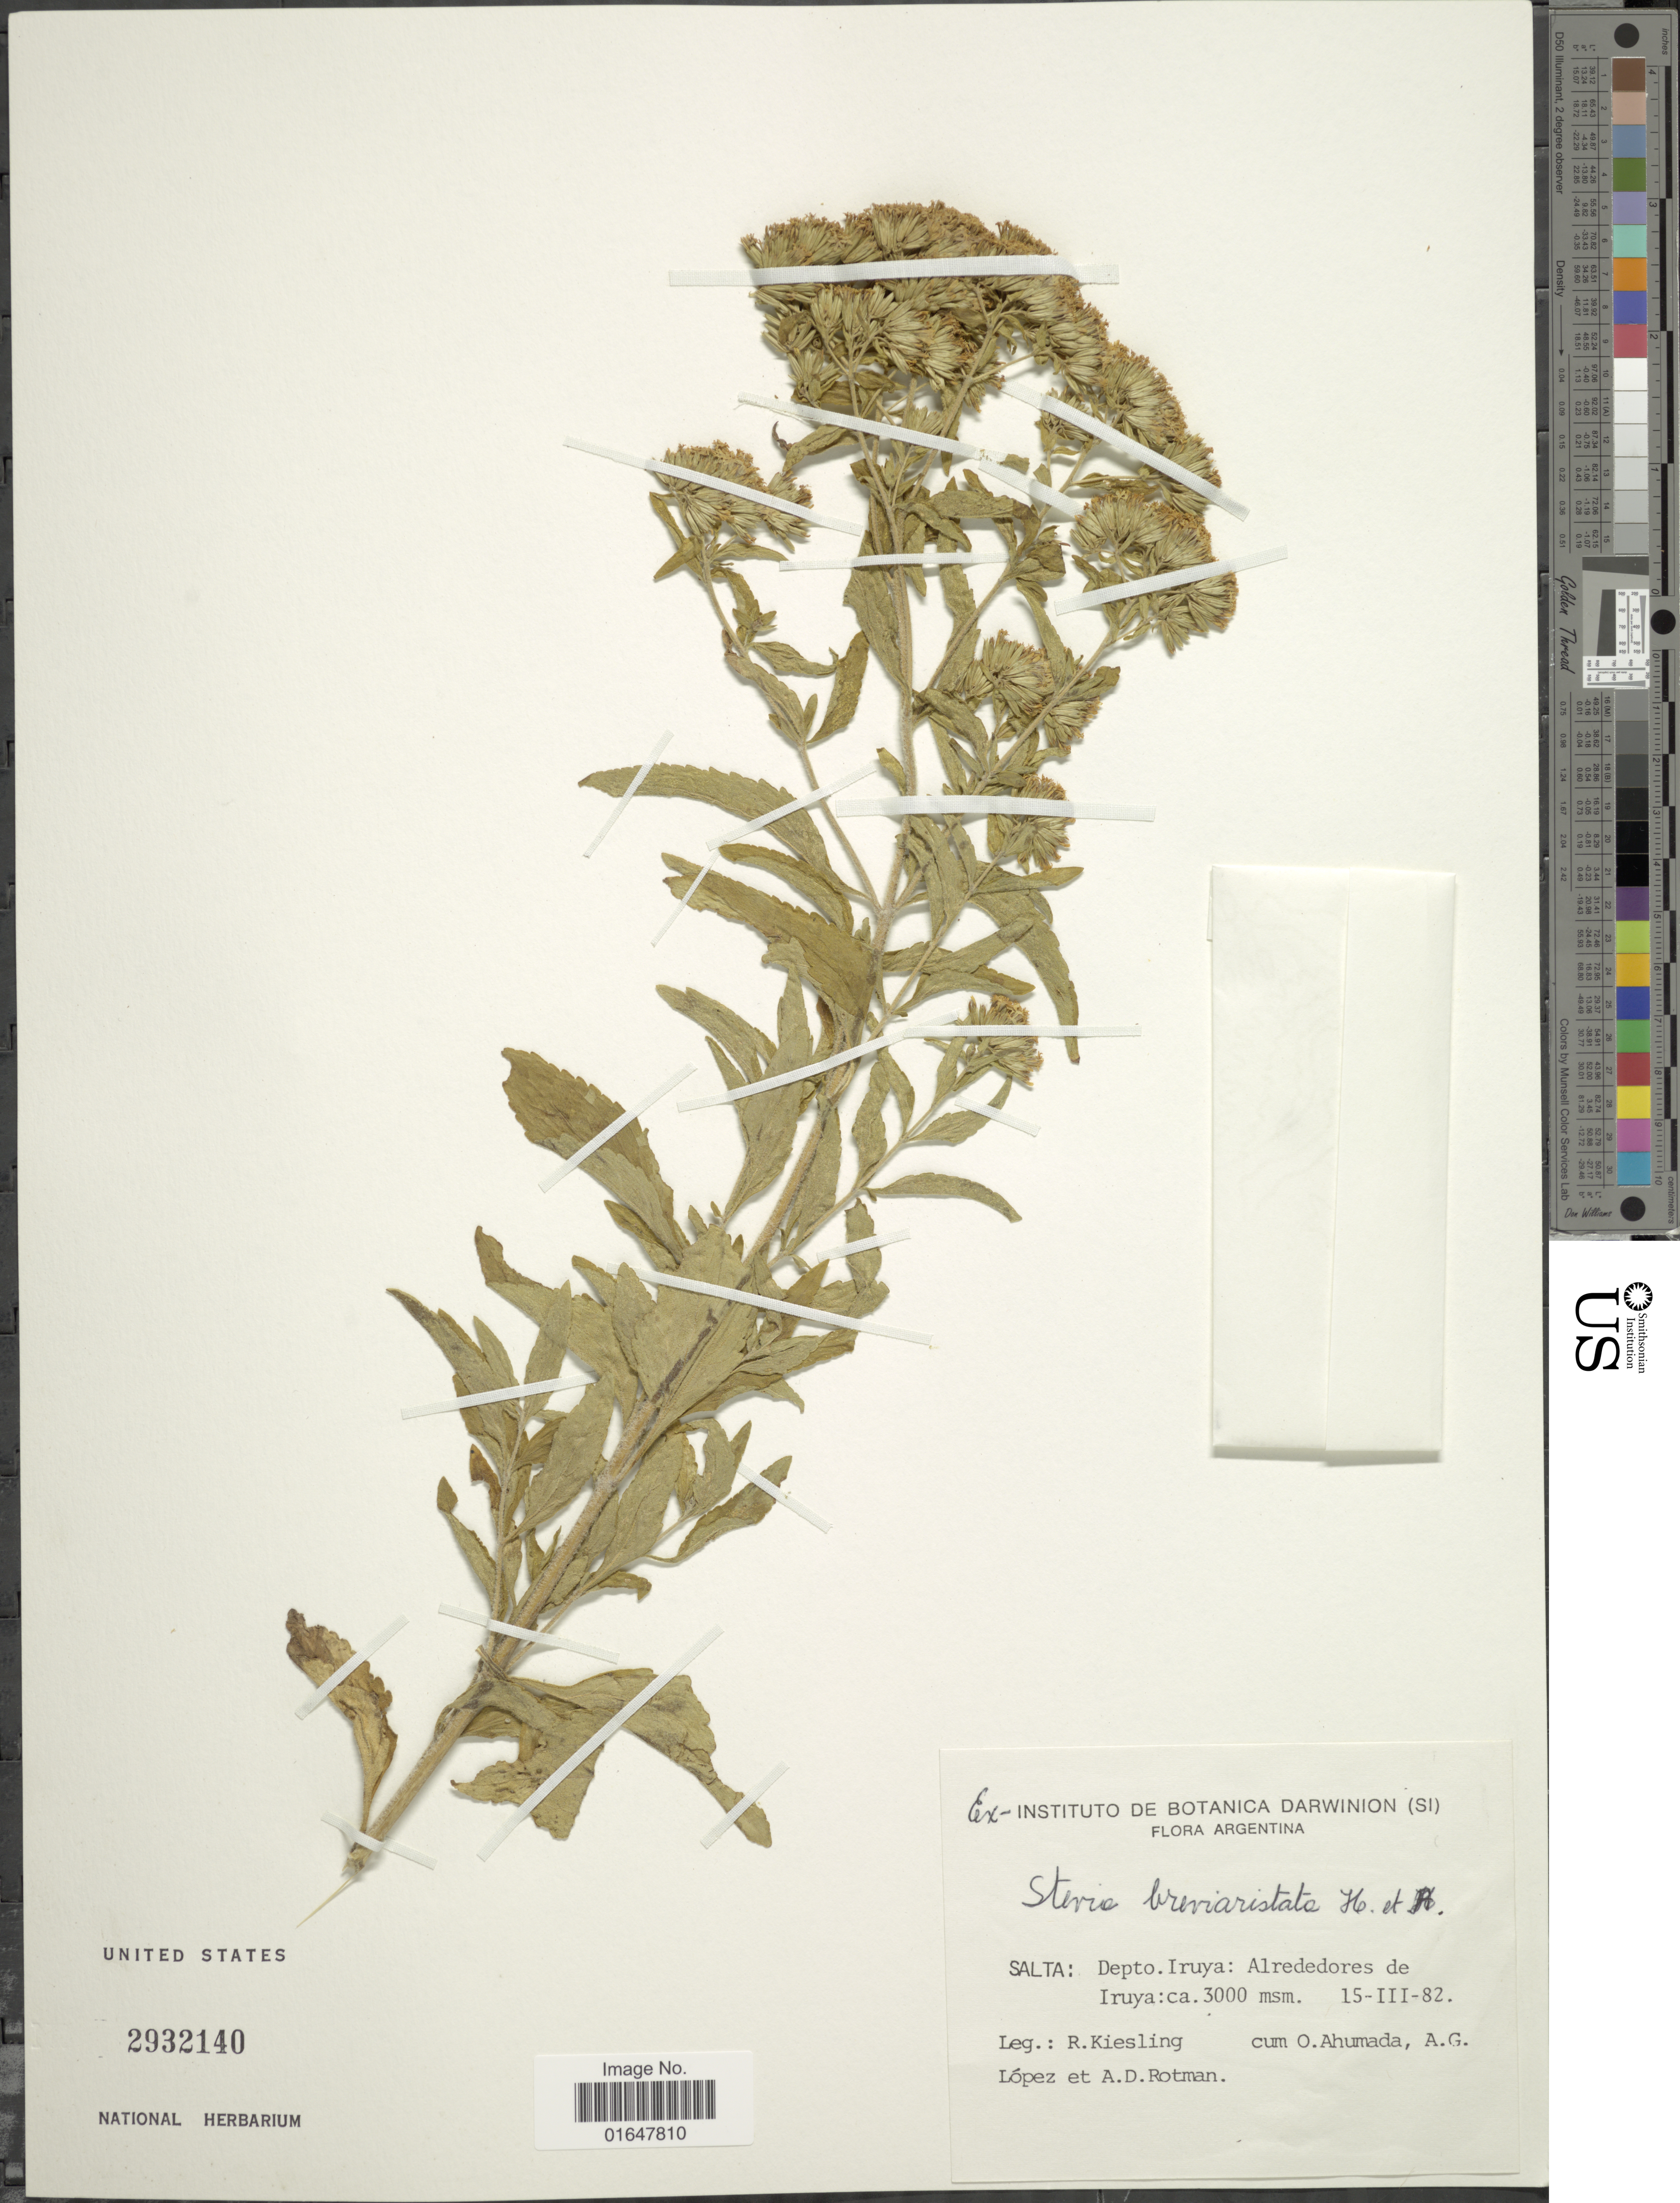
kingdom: Plantae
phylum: Tracheophyta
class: Magnoliopsida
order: Asterales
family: Asteraceae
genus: Stevia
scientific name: Stevia breviaristata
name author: Hook. & Arn.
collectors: R. Kiesling, O. Ahumada, A. G. Lopez & A. D. Rotman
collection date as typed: Transcribed d/m/y: 15/3/82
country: Argentina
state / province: Salta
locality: Depto. Iruya, alrededores de Iruya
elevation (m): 3000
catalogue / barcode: US 2932140